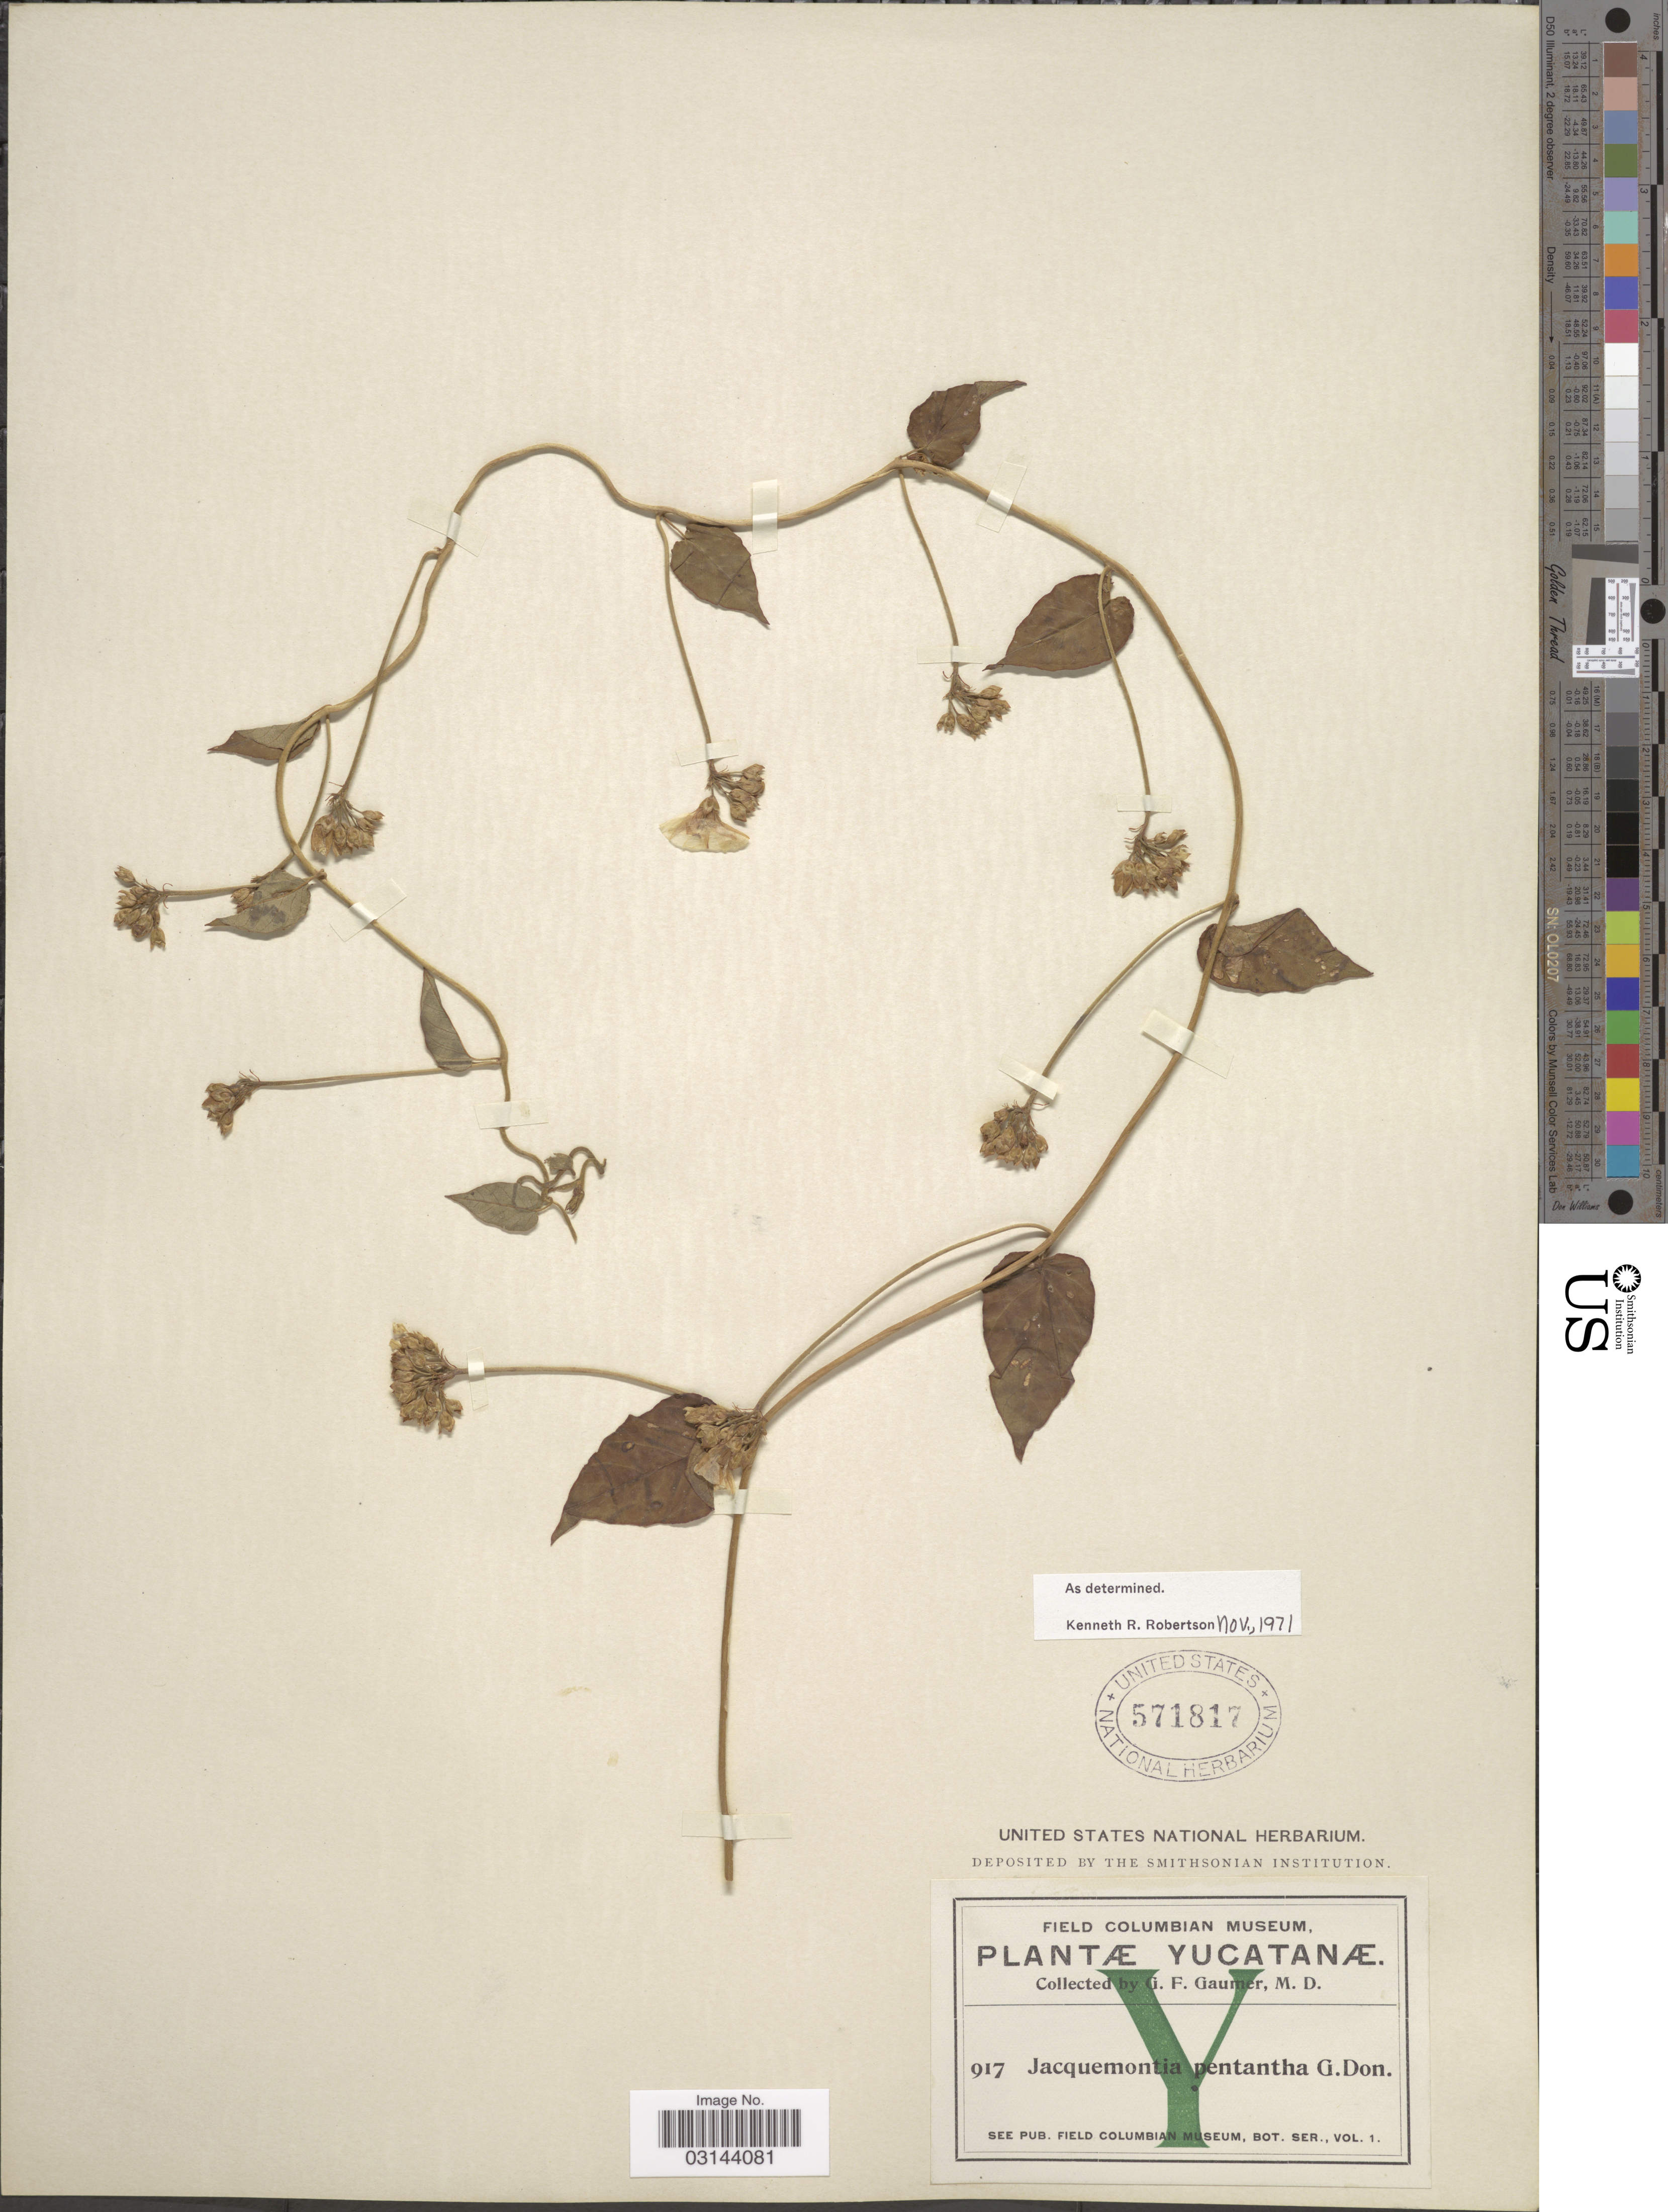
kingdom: Plantae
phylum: Tracheophyta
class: Magnoliopsida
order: Solanales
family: Convolvulaceae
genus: Jacquemontia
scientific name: Jacquemontia pentanthos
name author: (Jacq.) G. Don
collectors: G. F. Gaumer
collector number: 917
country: Mexico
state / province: Yucatán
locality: Yucatanæ.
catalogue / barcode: US 571817